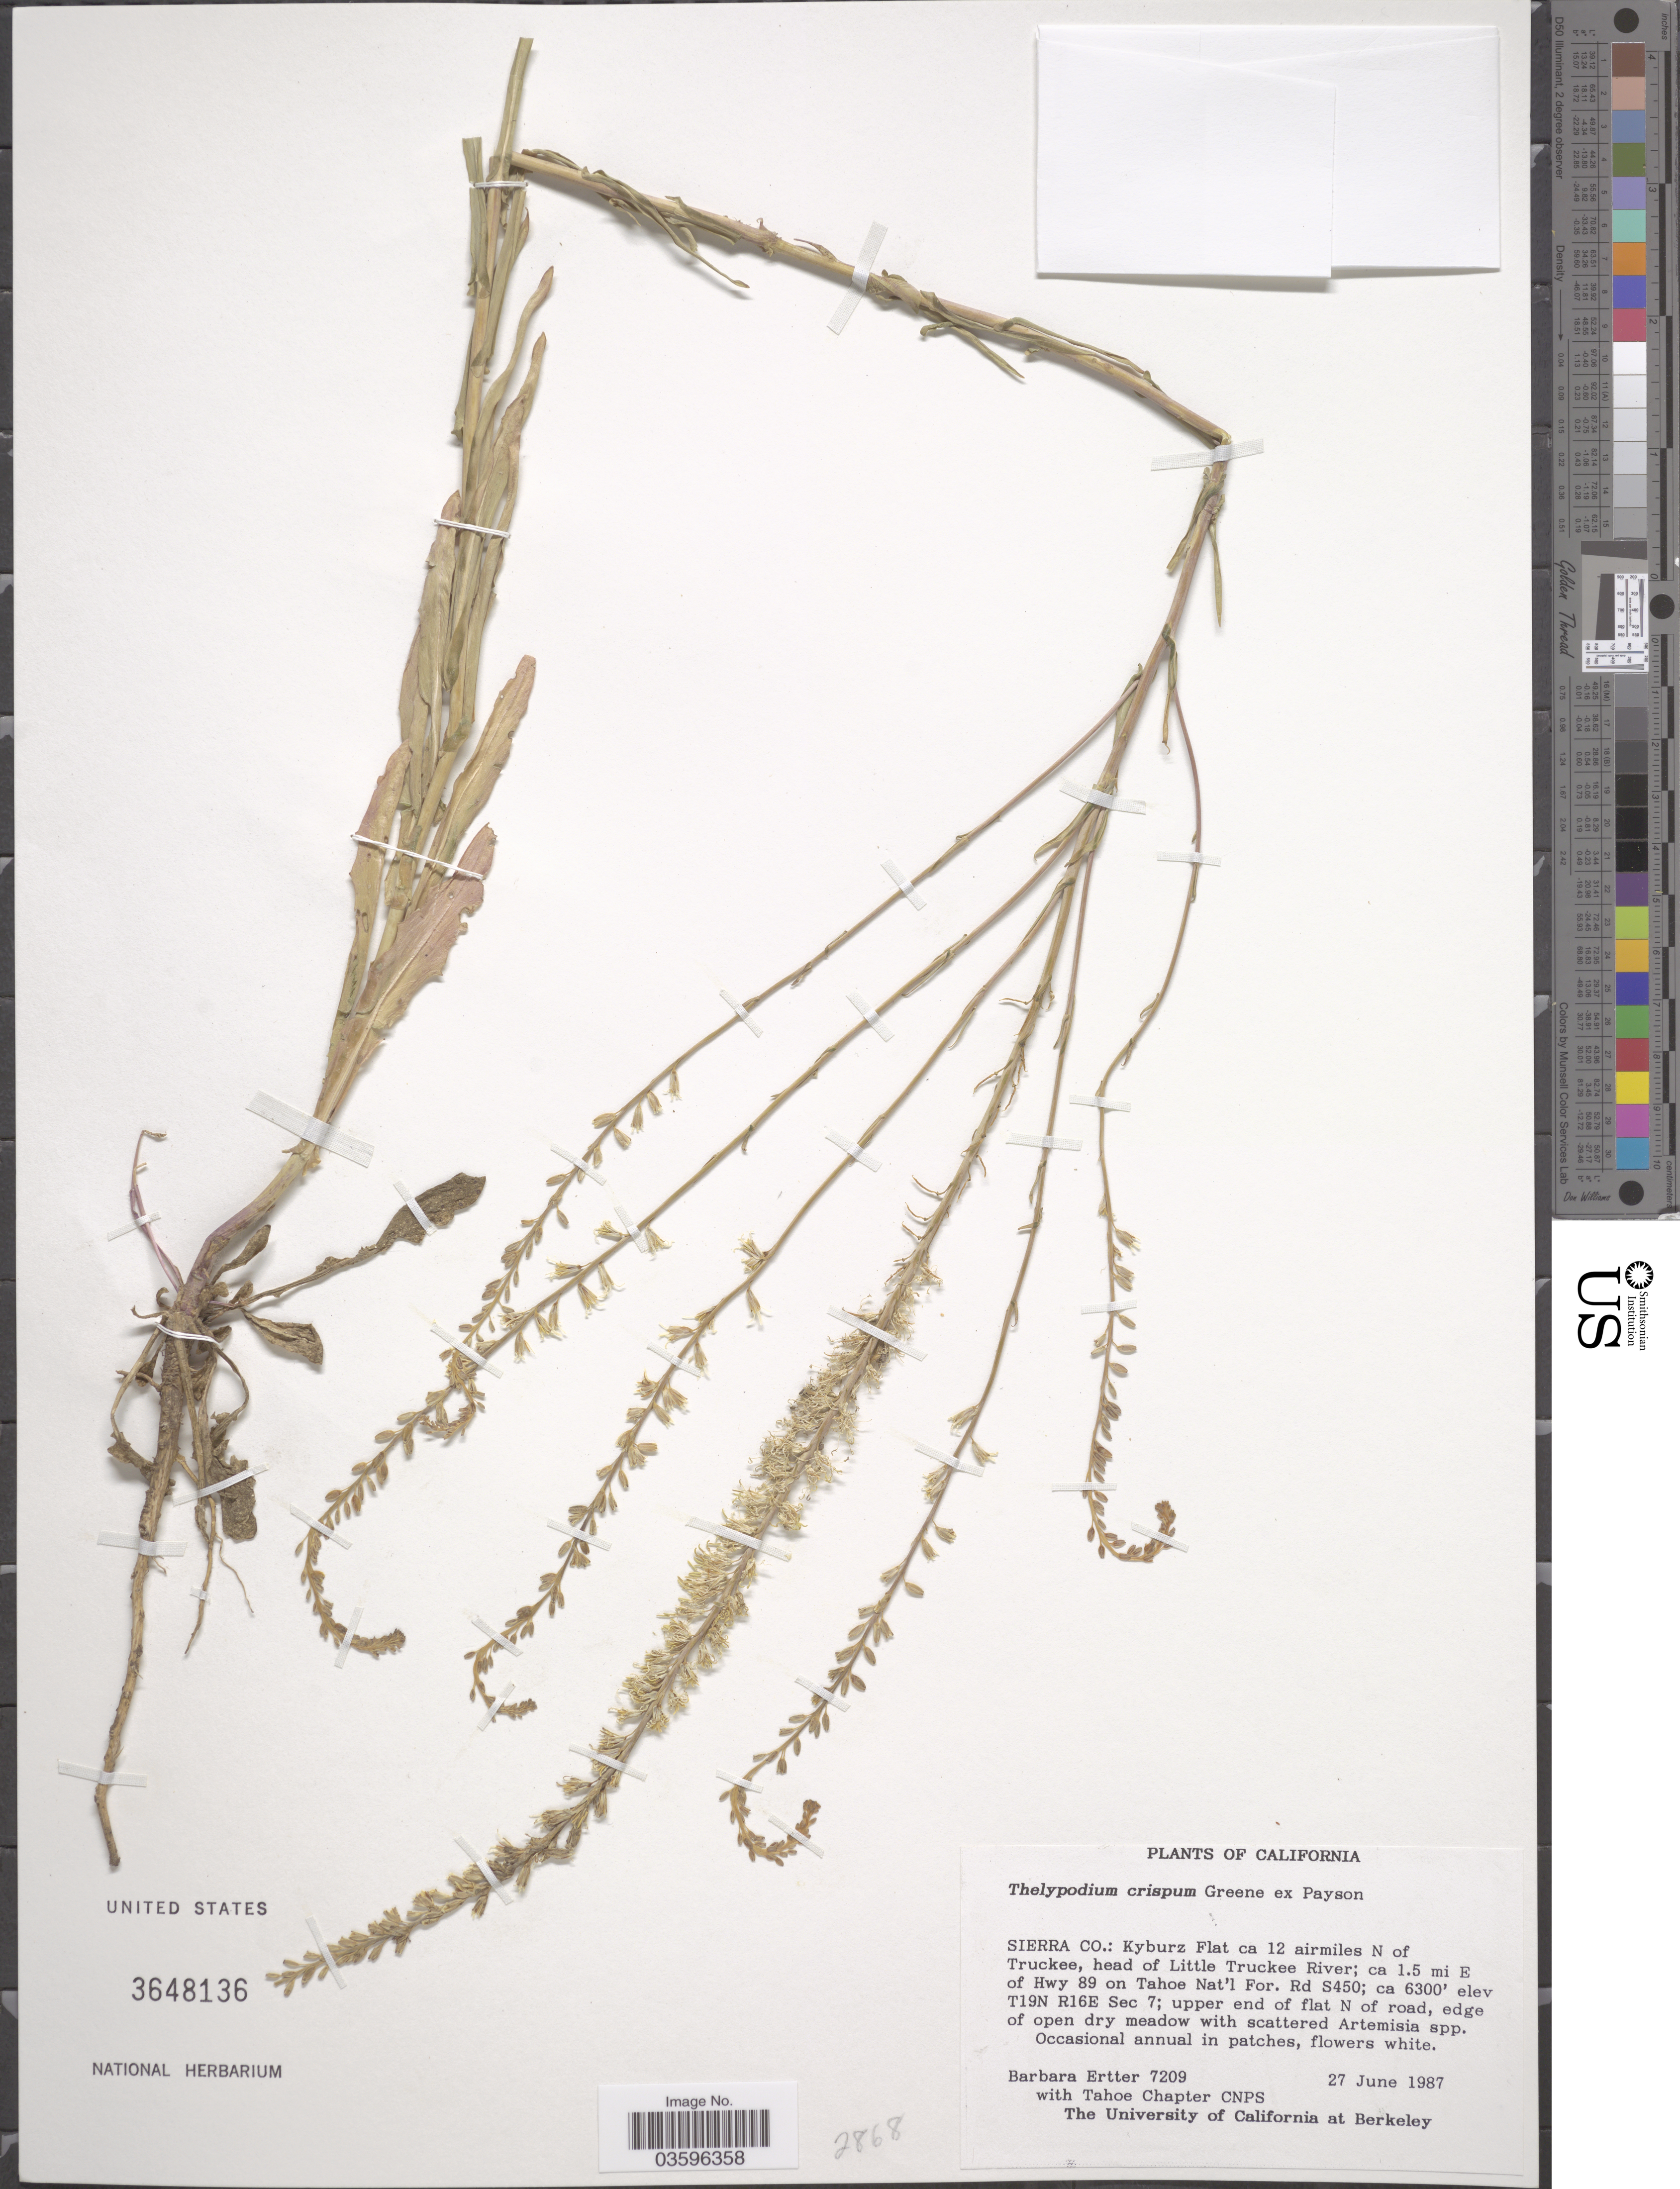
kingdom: Plantae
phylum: Tracheophyta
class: Magnoliopsida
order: Brassicales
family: Brassicaceae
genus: Thelypodium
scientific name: Thelypodium crispum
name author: Greene ex Payson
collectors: B. Ertter & Tahoe Chapter CNPS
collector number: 7209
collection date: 1987-06-27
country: United States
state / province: California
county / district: Sierra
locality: Sierra Co.: Kyburz Flat ca 12 airmiles N of Truckee, head of Little Truckee River; ca 1.5 mi E of Hwy 89 on Tahoe Nat'l For. Rd S450. T19N R16E Sec 7; upper end of flat N of road.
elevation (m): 1920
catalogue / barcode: US 3648136